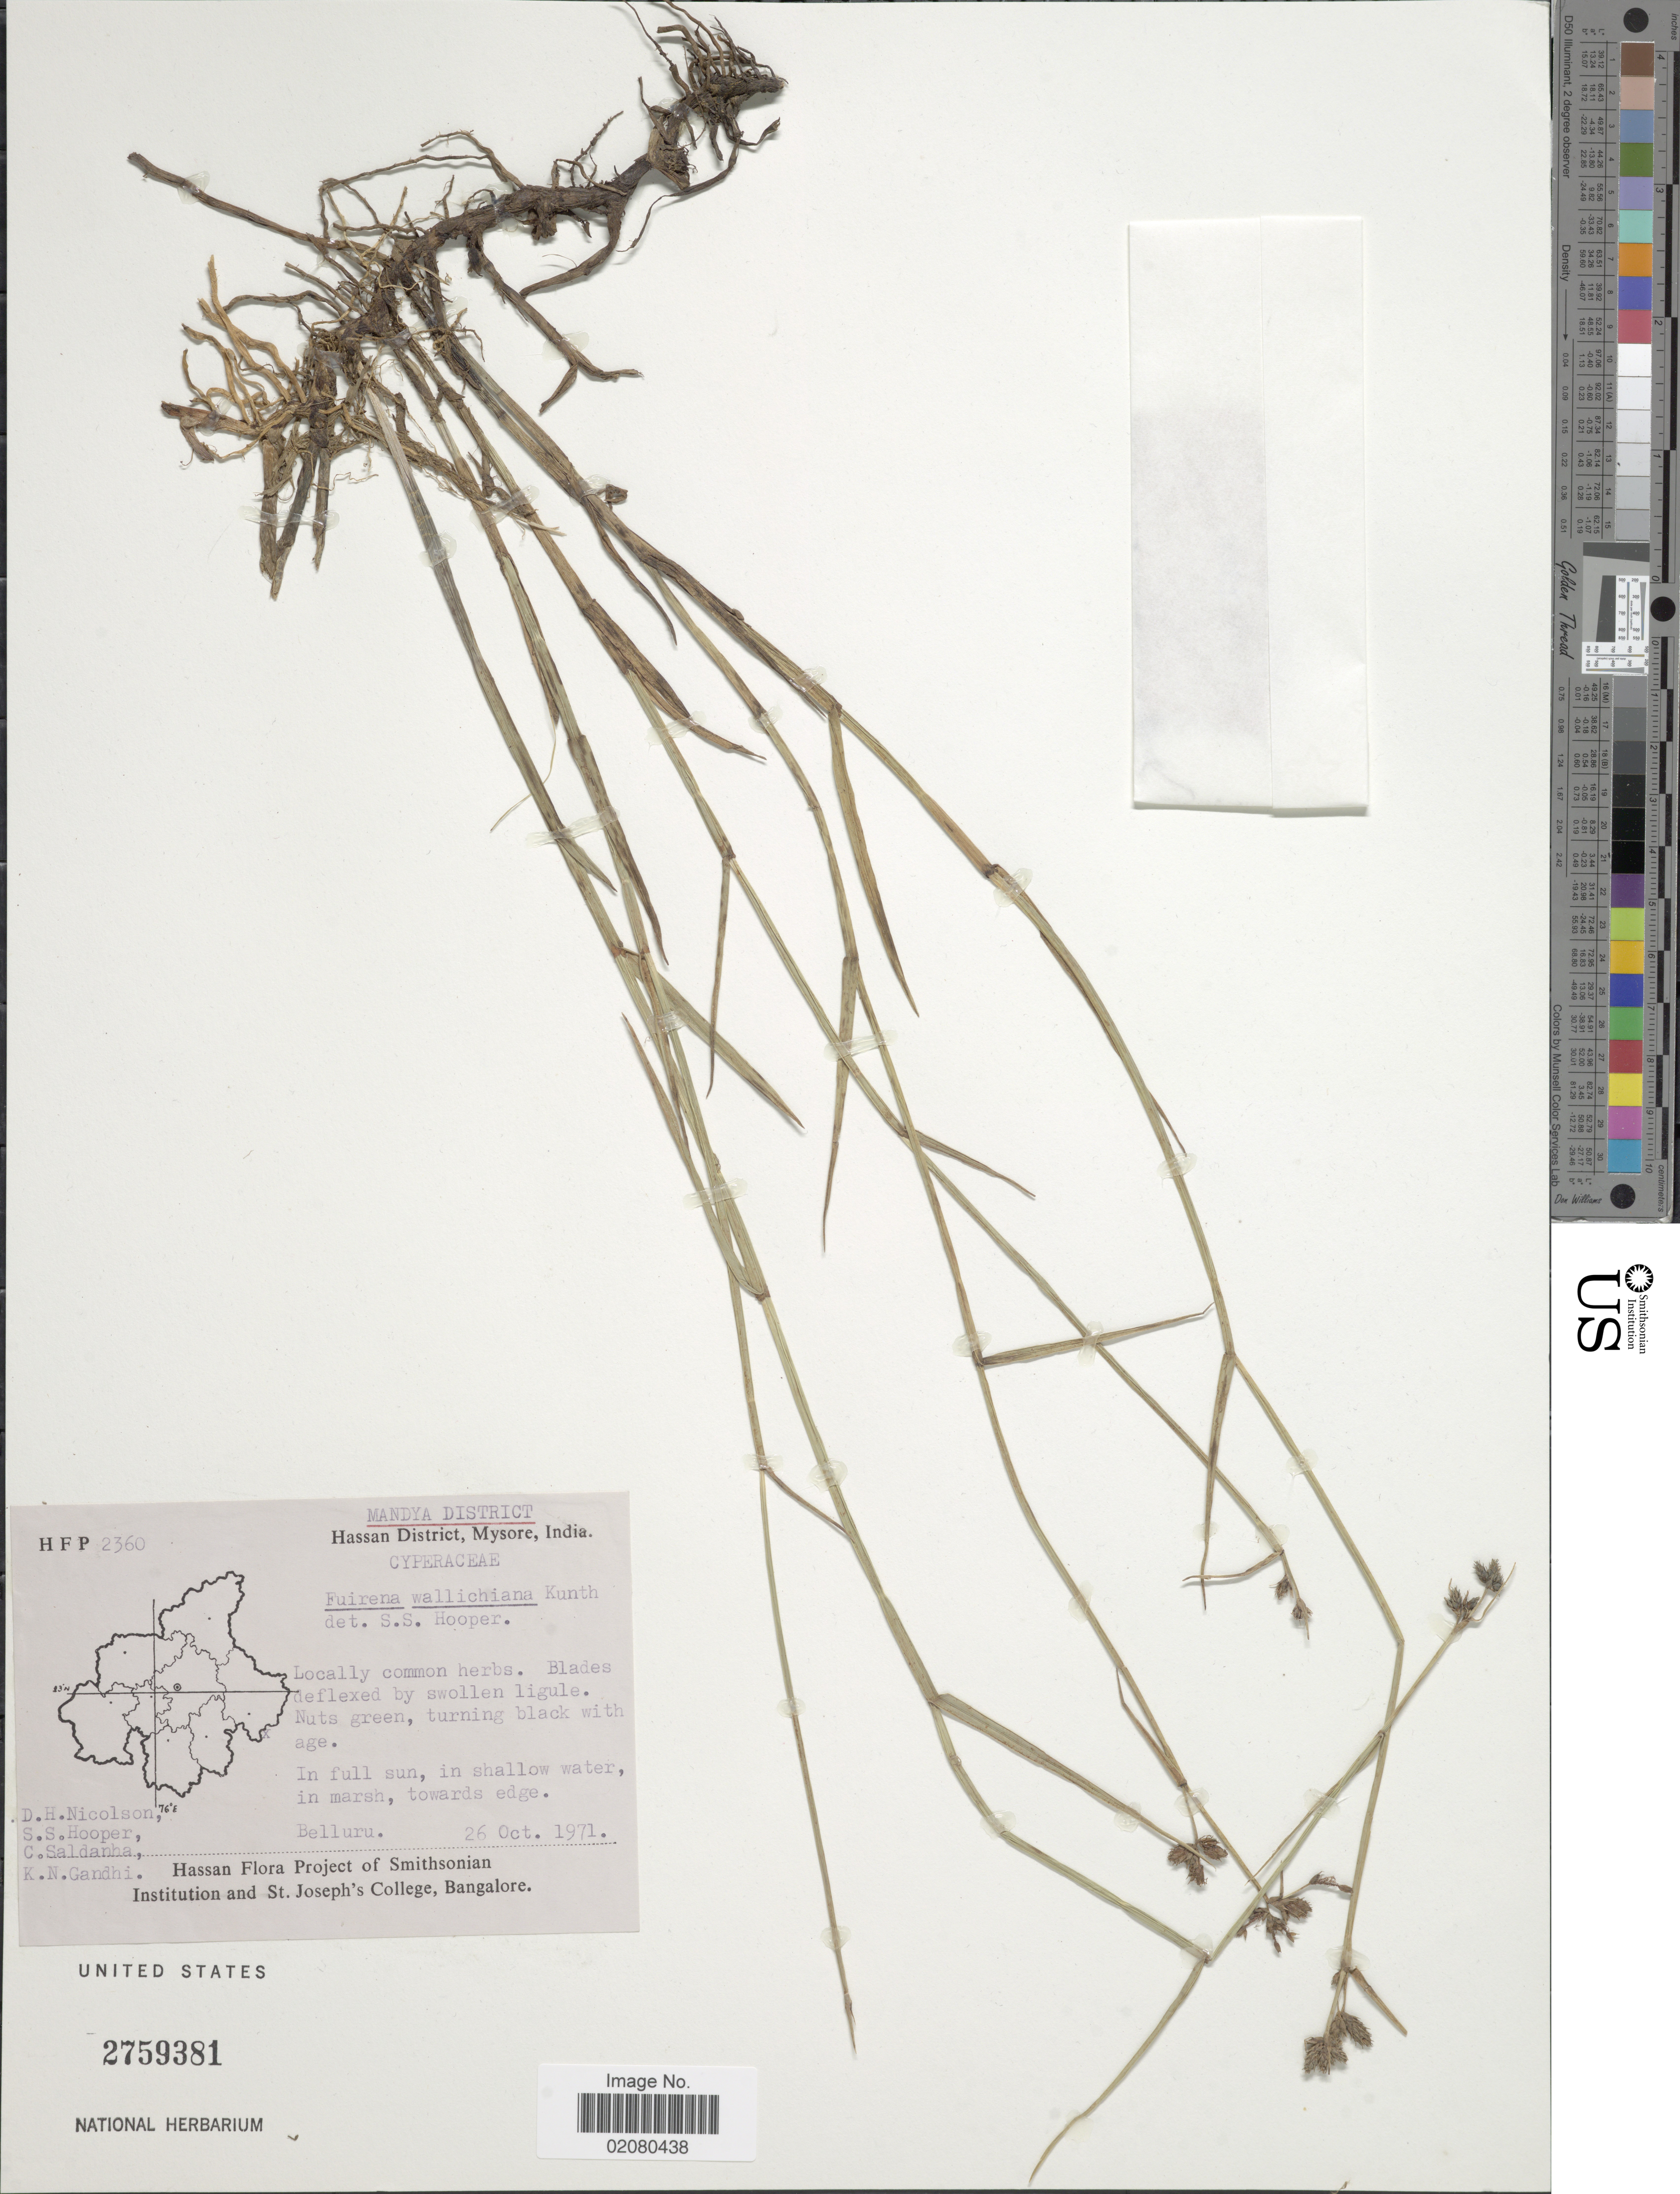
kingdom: Plantae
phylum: Tracheophyta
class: Liliopsida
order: Poales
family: Cyperaceae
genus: Fuirena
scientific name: Fuirena wallichiana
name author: Kunth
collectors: D. H. Nicolson, S. S. Hooper, C. Saldanha & K. N. Gandhi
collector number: HFP 2360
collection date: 1971-10-26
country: India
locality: Hassan District, Mysore, India, Mandya District, Belluru.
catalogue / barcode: US 2759381